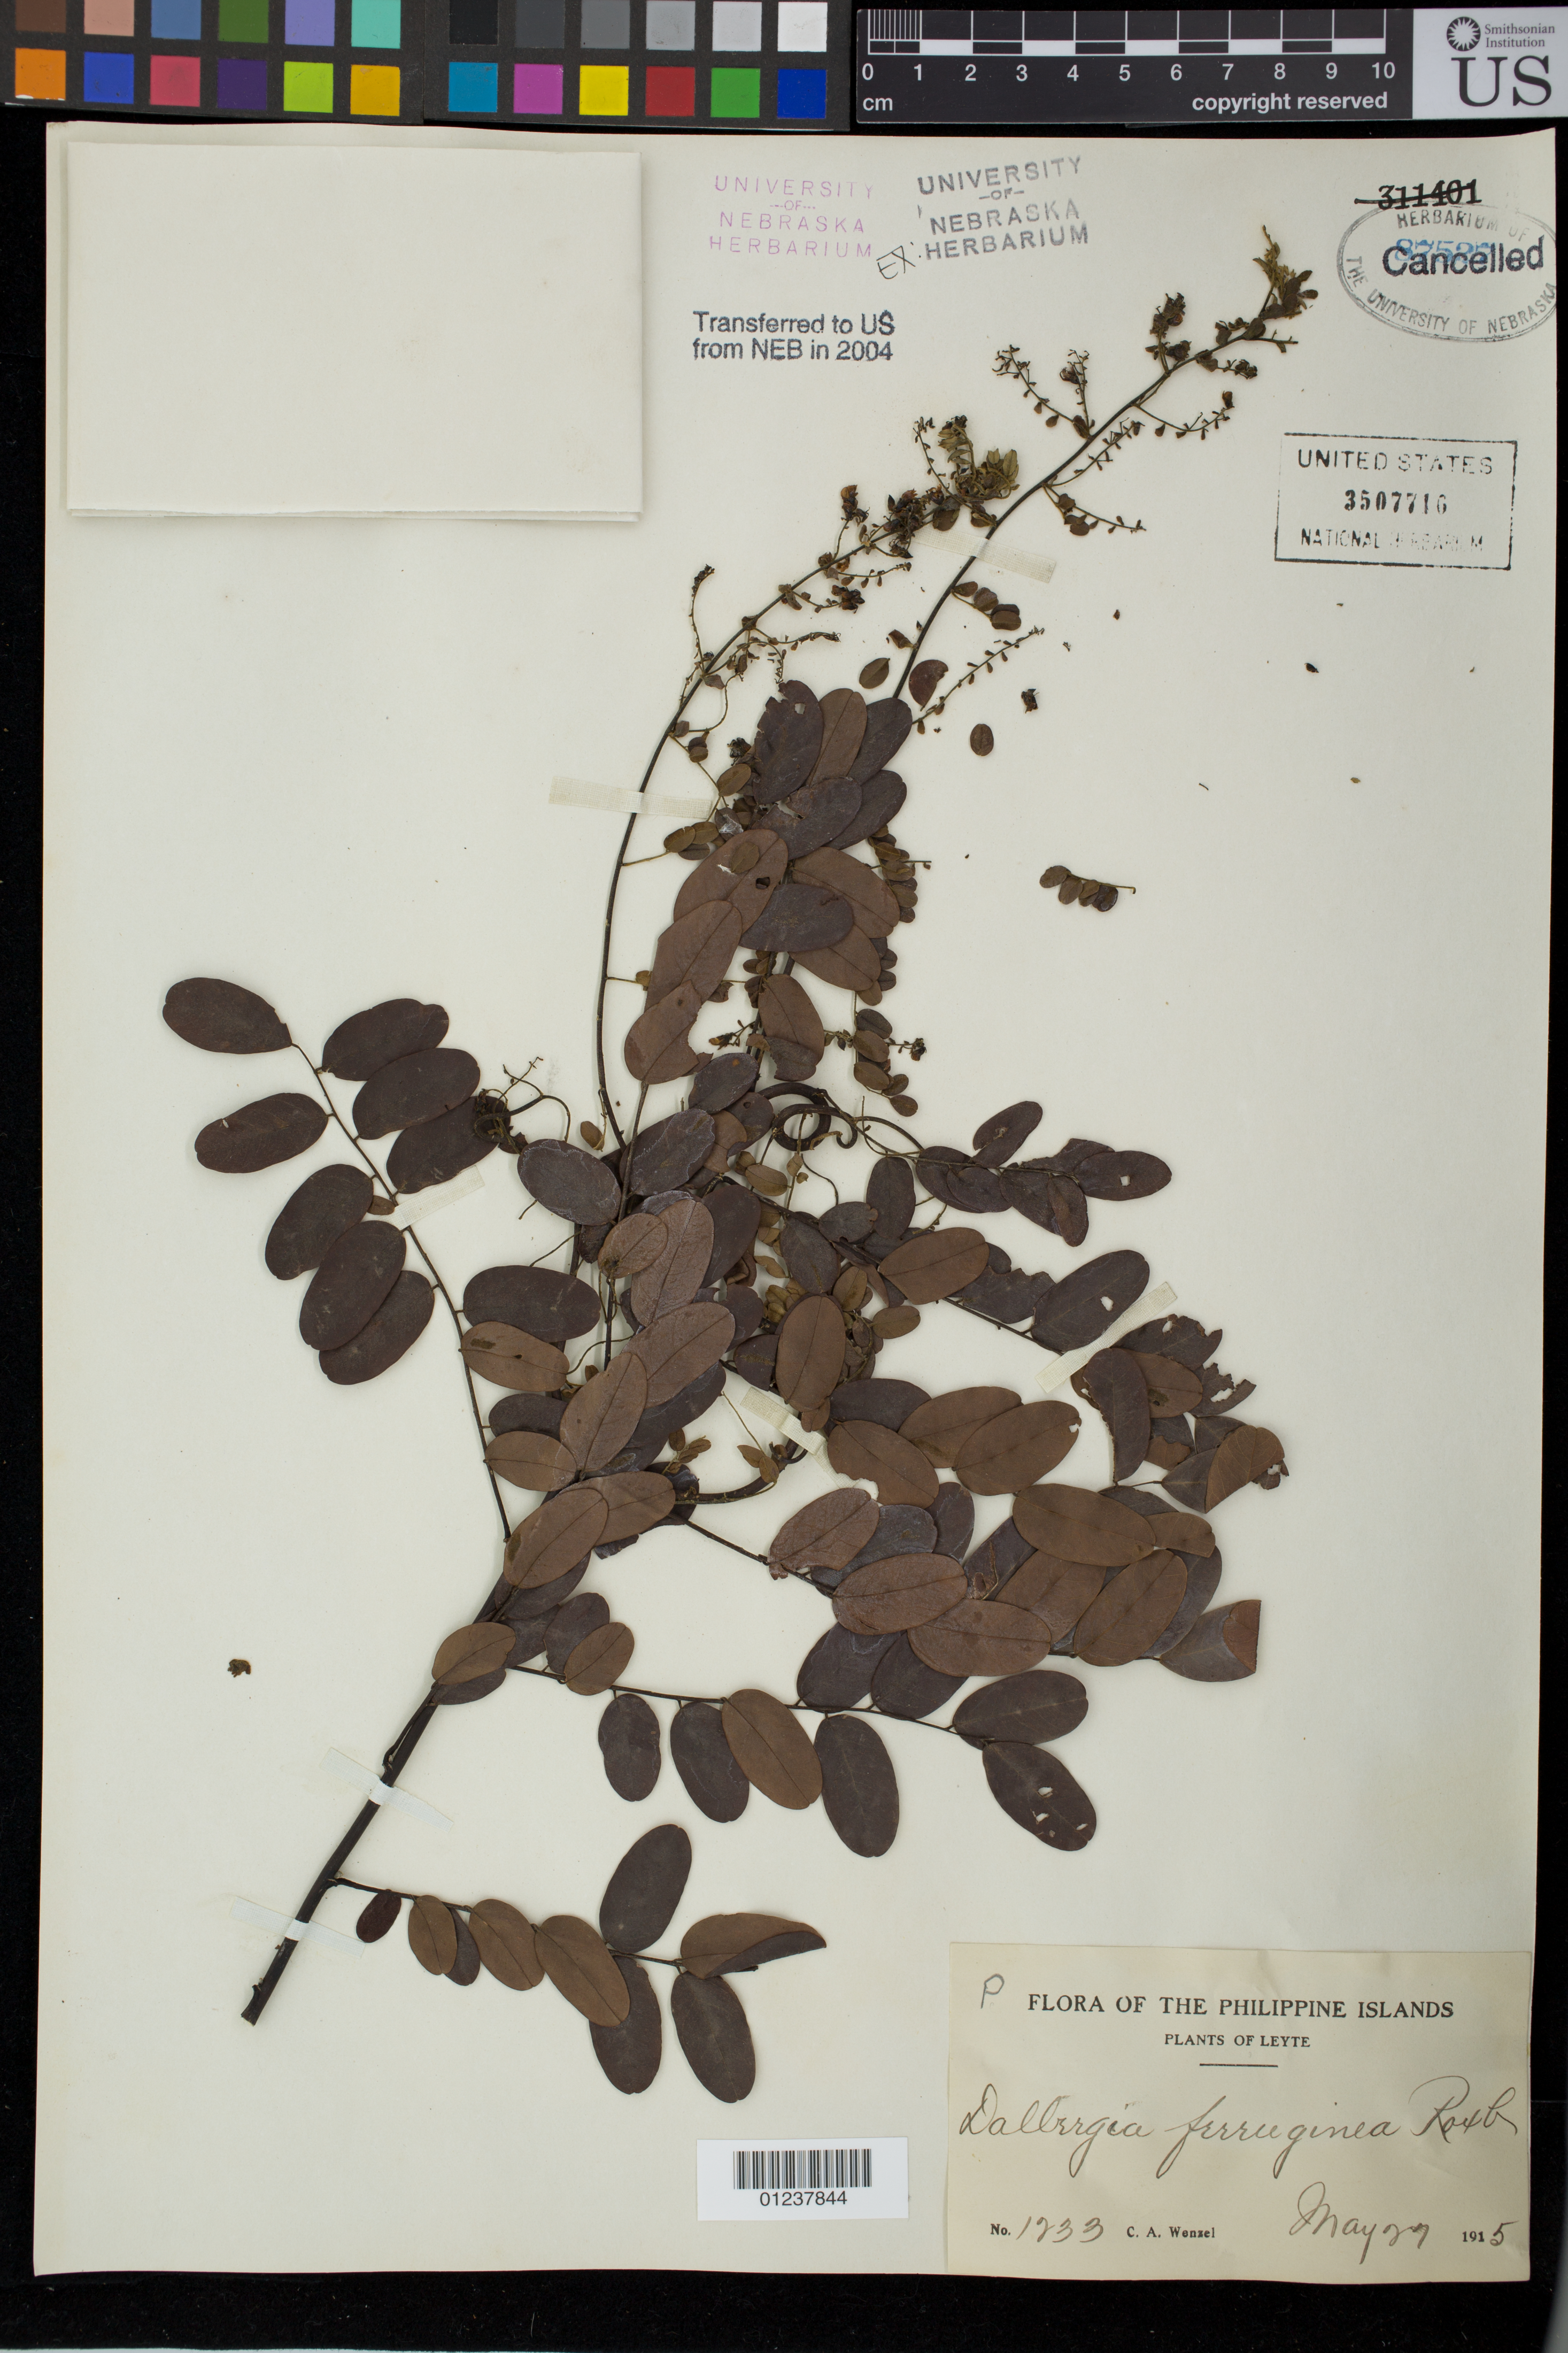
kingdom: Plantae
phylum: Tracheophyta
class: Magnoliopsida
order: Fabales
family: Fabaceae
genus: Dalbergia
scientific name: Dalbergia ferruginea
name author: Roxb.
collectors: C. Wenzel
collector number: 1233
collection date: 1915-05-27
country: Philippines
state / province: Eastern Visayas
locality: Leyte Island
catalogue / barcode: US 3507716